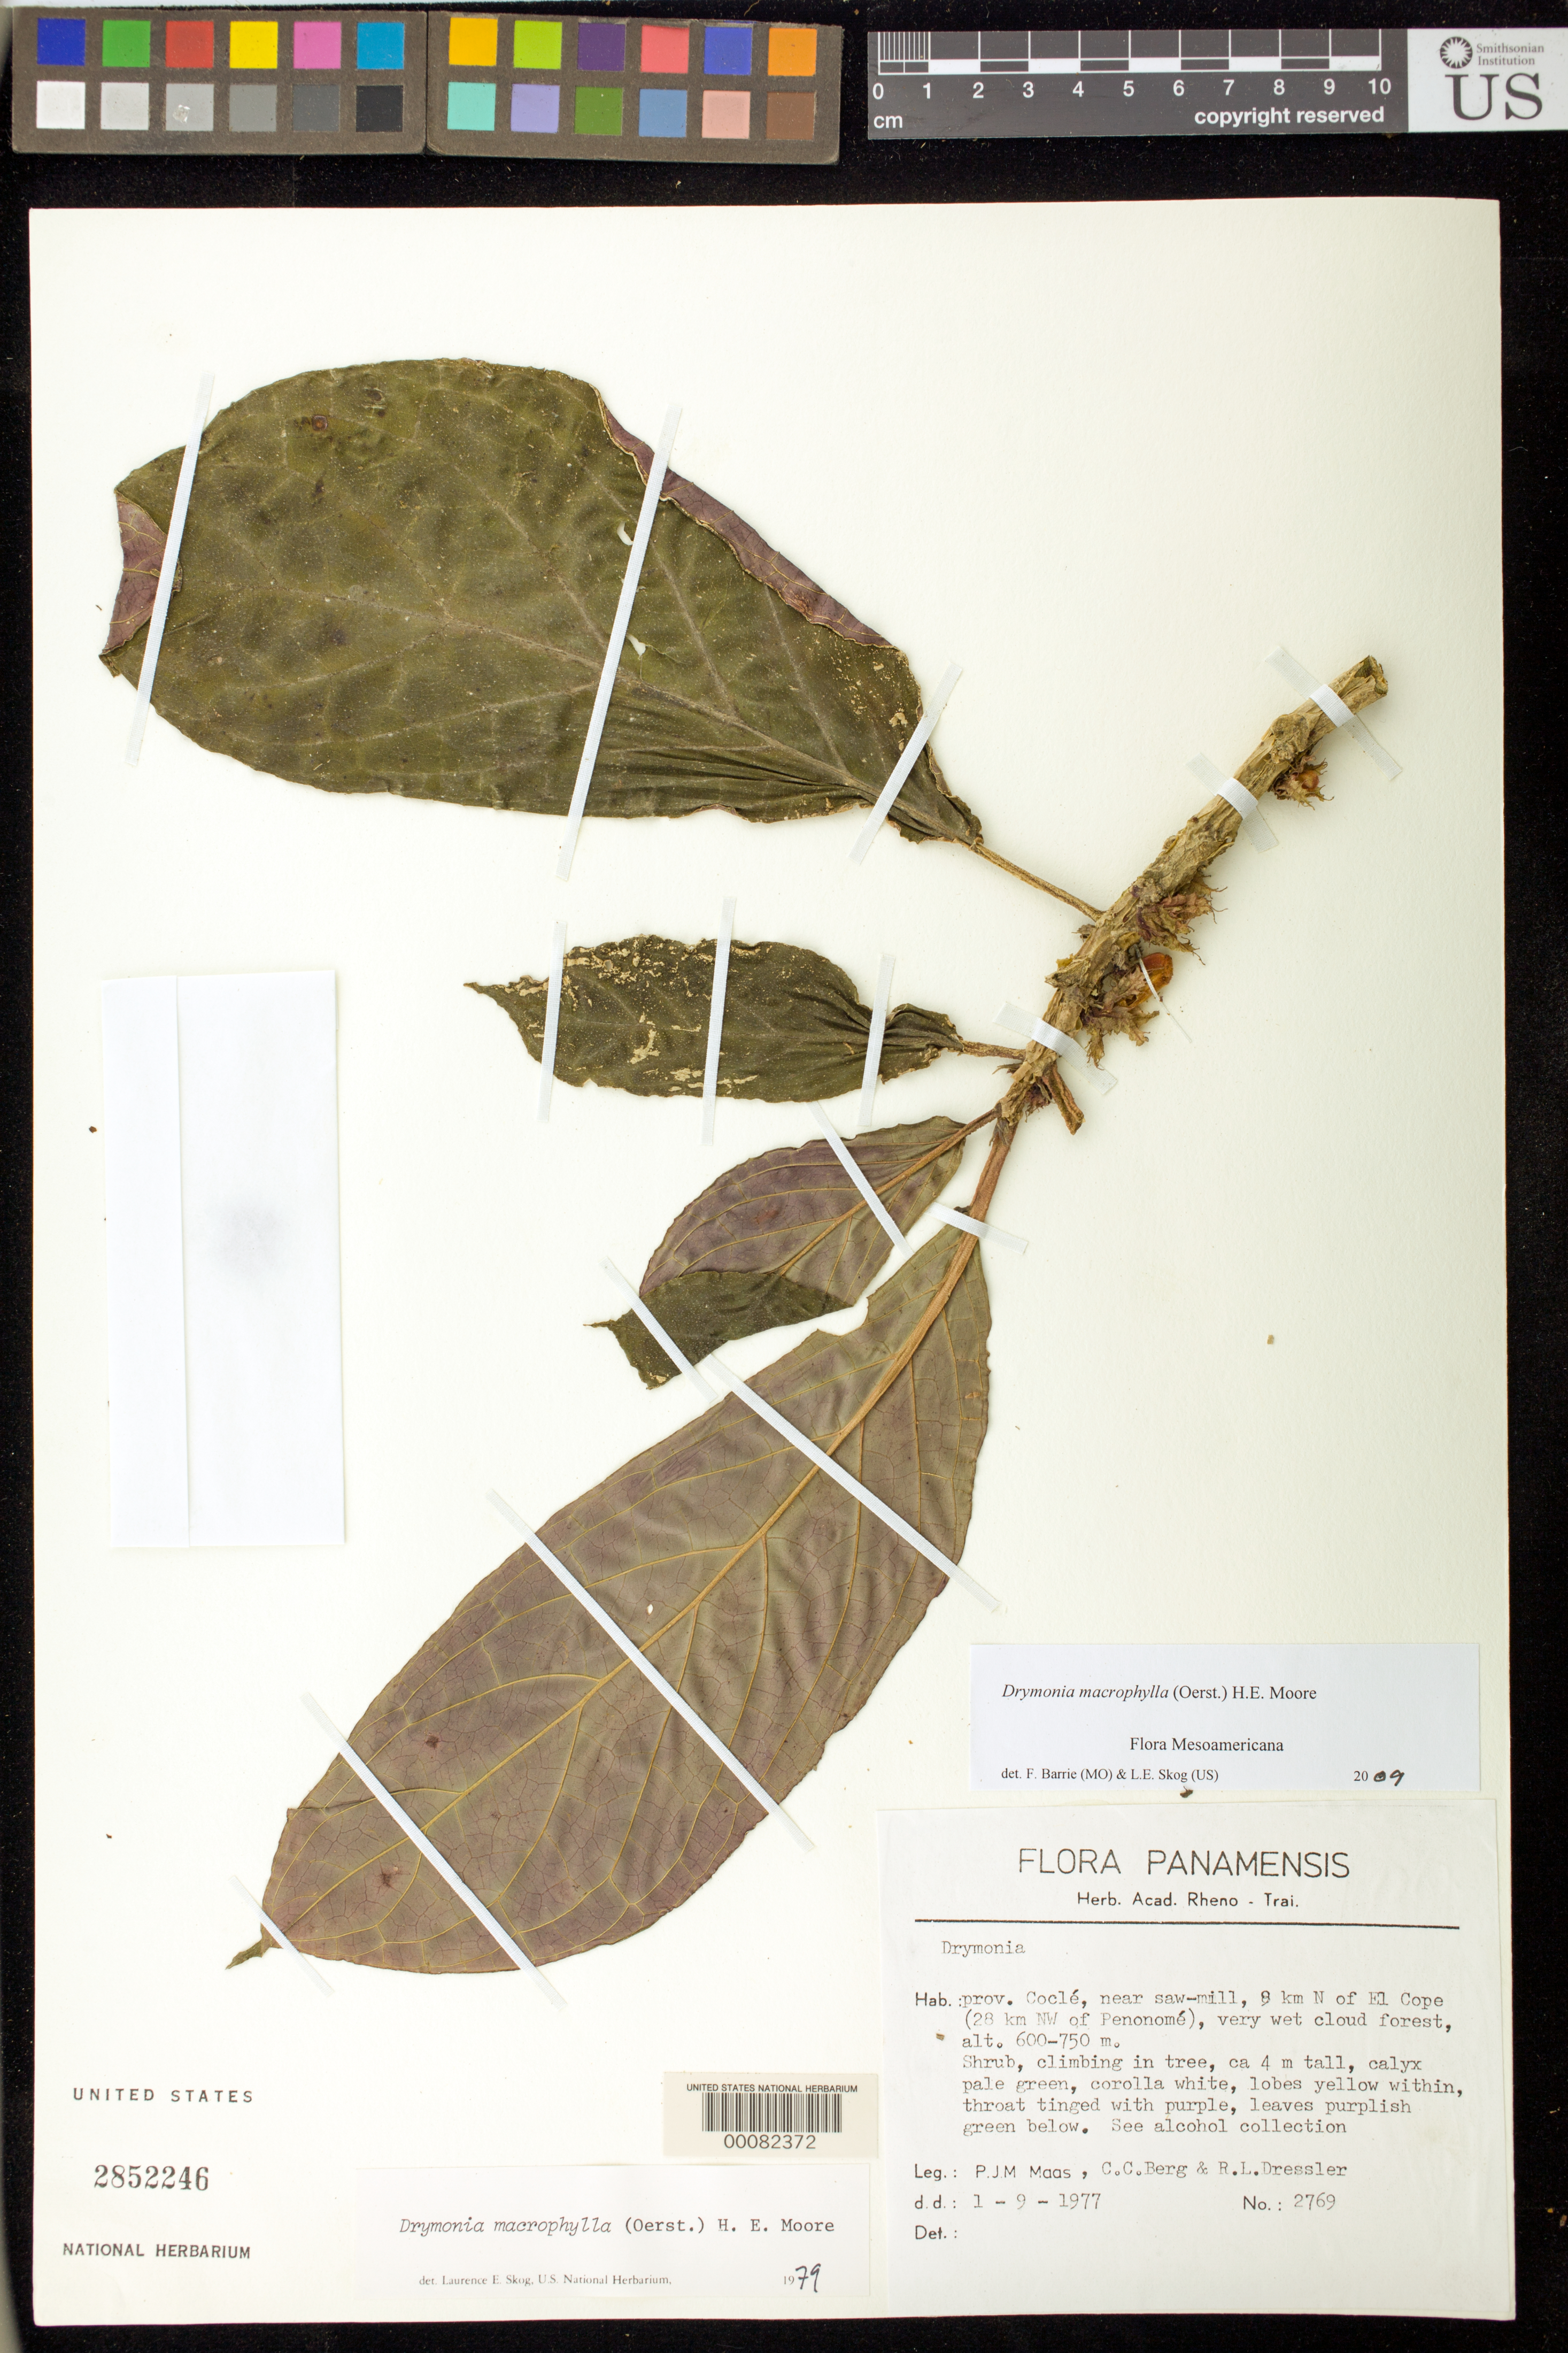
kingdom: Plantae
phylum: Tracheophyta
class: Magnoliopsida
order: Lamiales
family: Gesneriaceae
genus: Drymonia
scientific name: Drymonia macrophylla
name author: (Oerst.) H.E. Moore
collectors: P. Maas & et al.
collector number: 2769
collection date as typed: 1977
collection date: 1977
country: Panama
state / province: Coclé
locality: Near saw-mill, 8 km N of El Cope (28 km NW of Penonome)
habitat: Very wet cloud forest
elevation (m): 600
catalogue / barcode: US 2852246